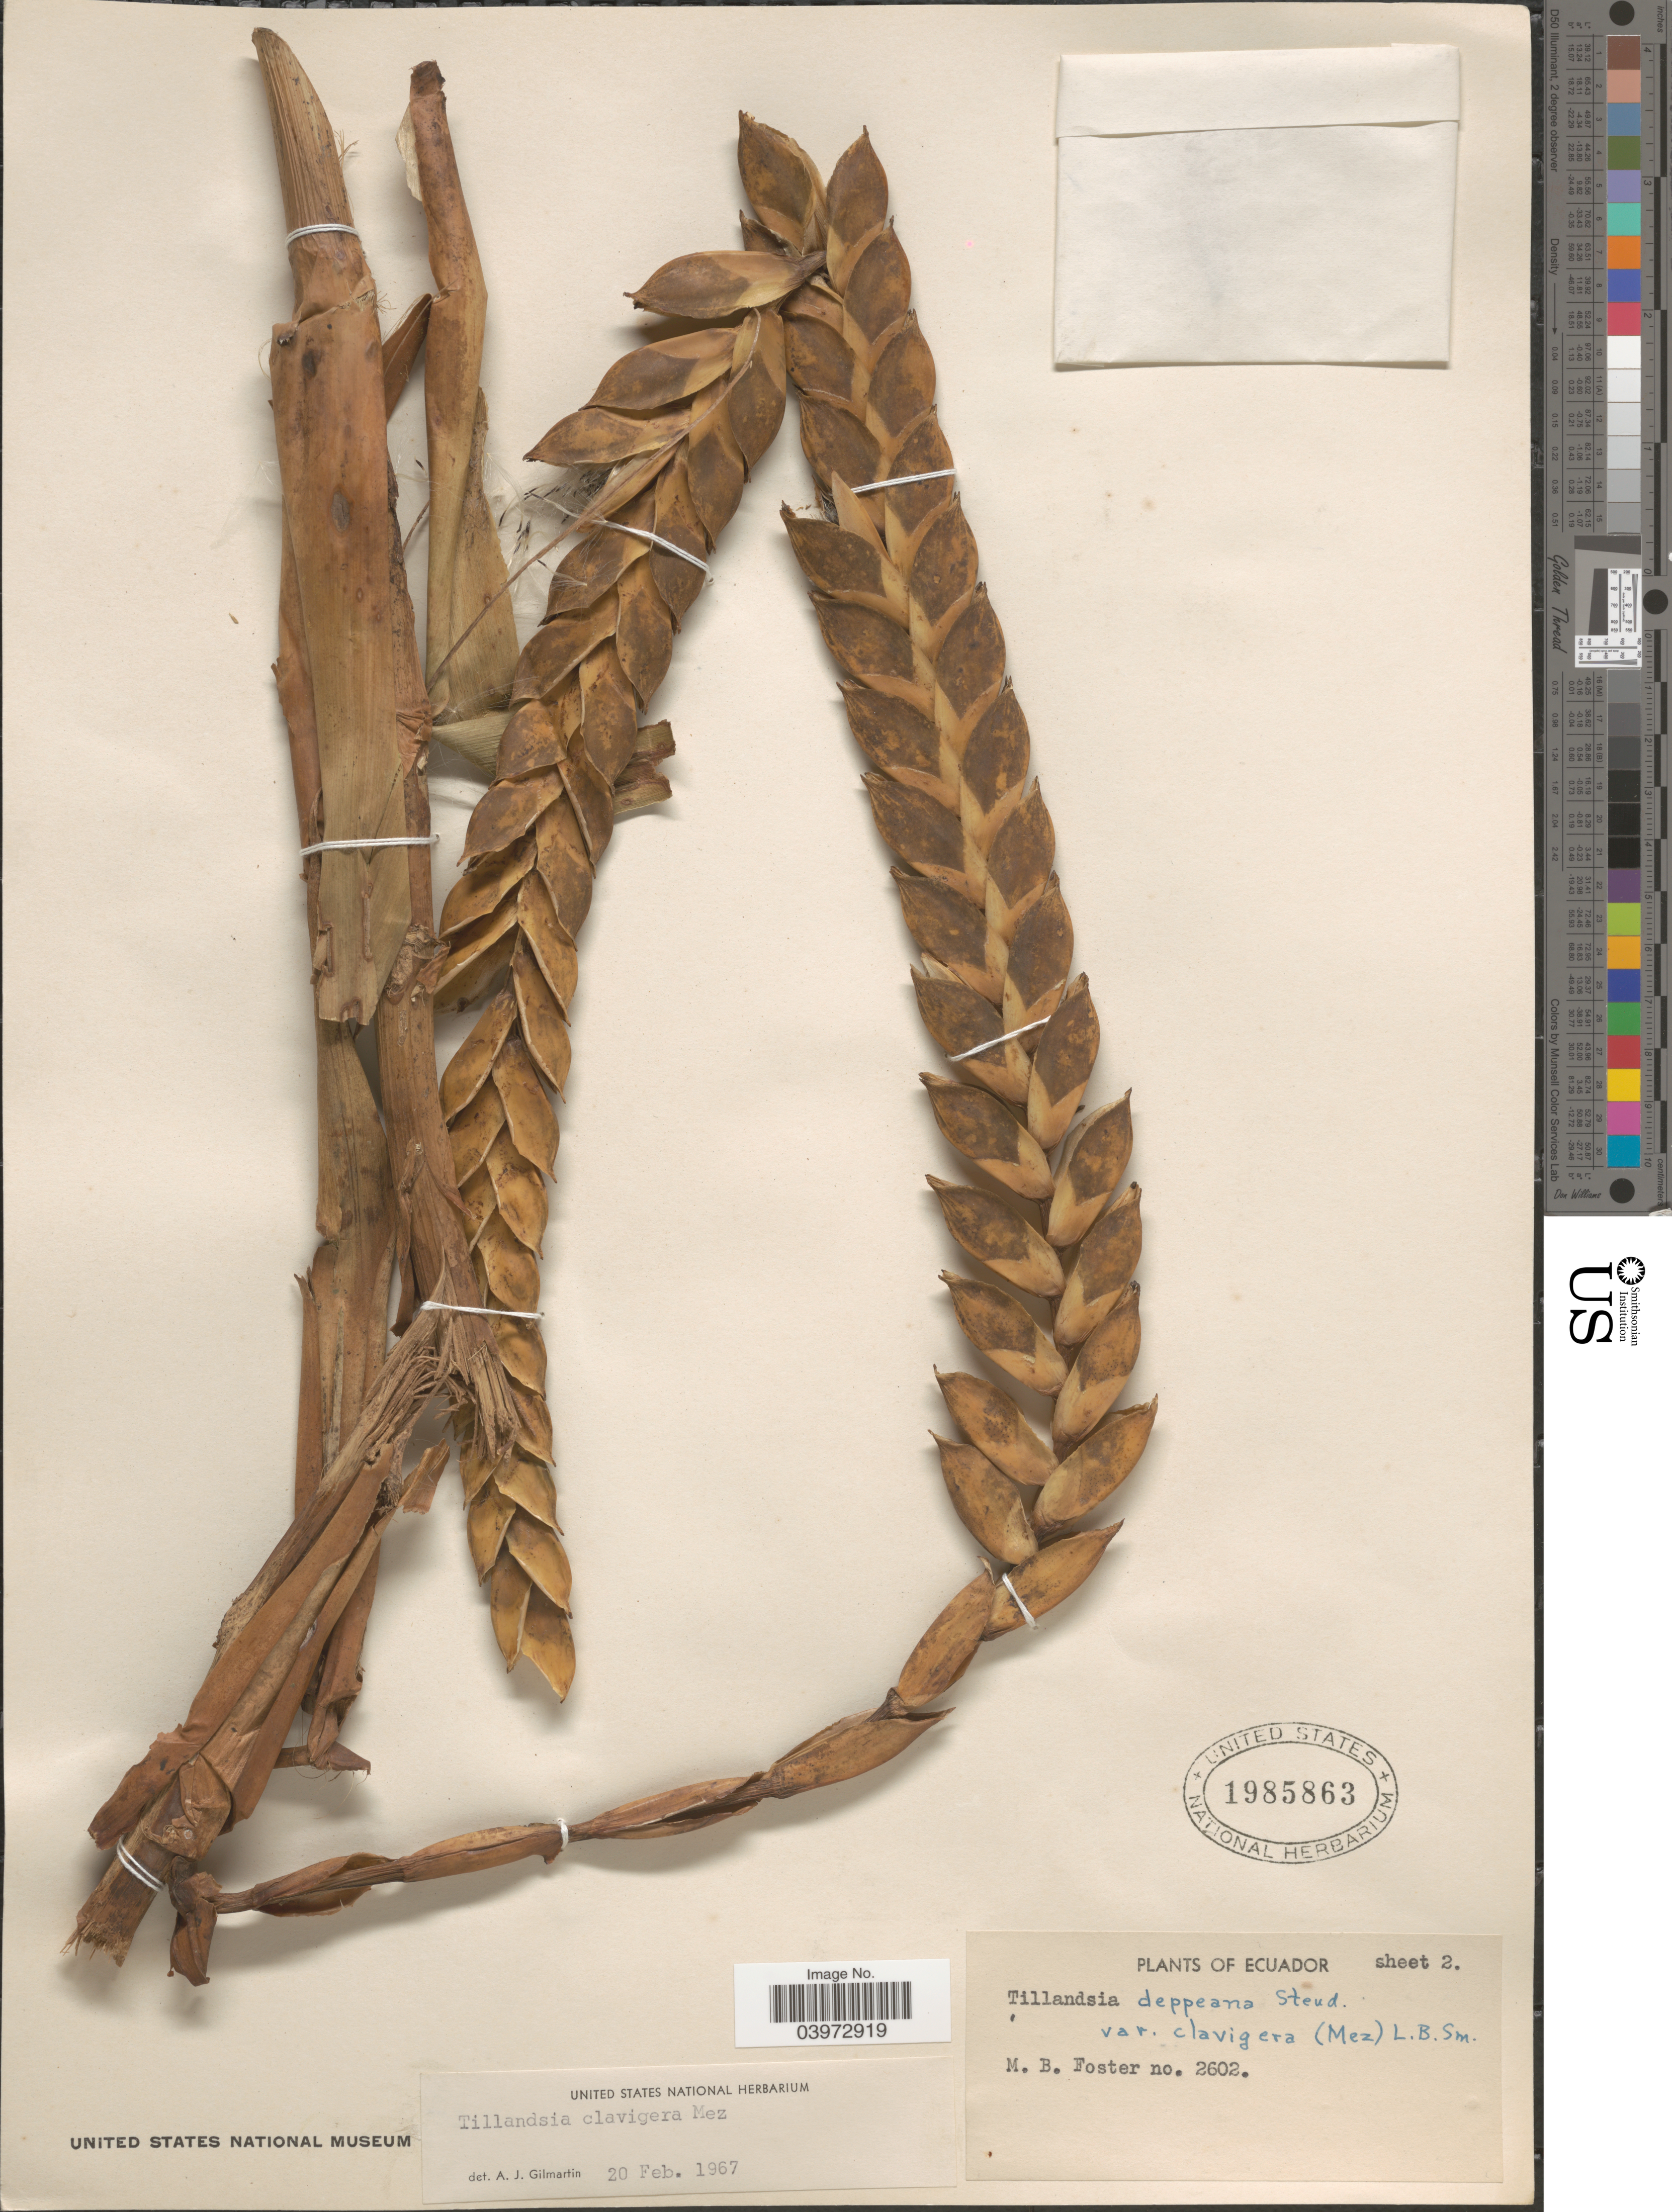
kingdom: Plantae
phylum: Tracheophyta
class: Liliopsida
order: Poales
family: Bromeliaceae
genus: Tillandsia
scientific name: Tillandsia clavigera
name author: Mez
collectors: M. B. Foster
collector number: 2602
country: Ecuador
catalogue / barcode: US 1985863